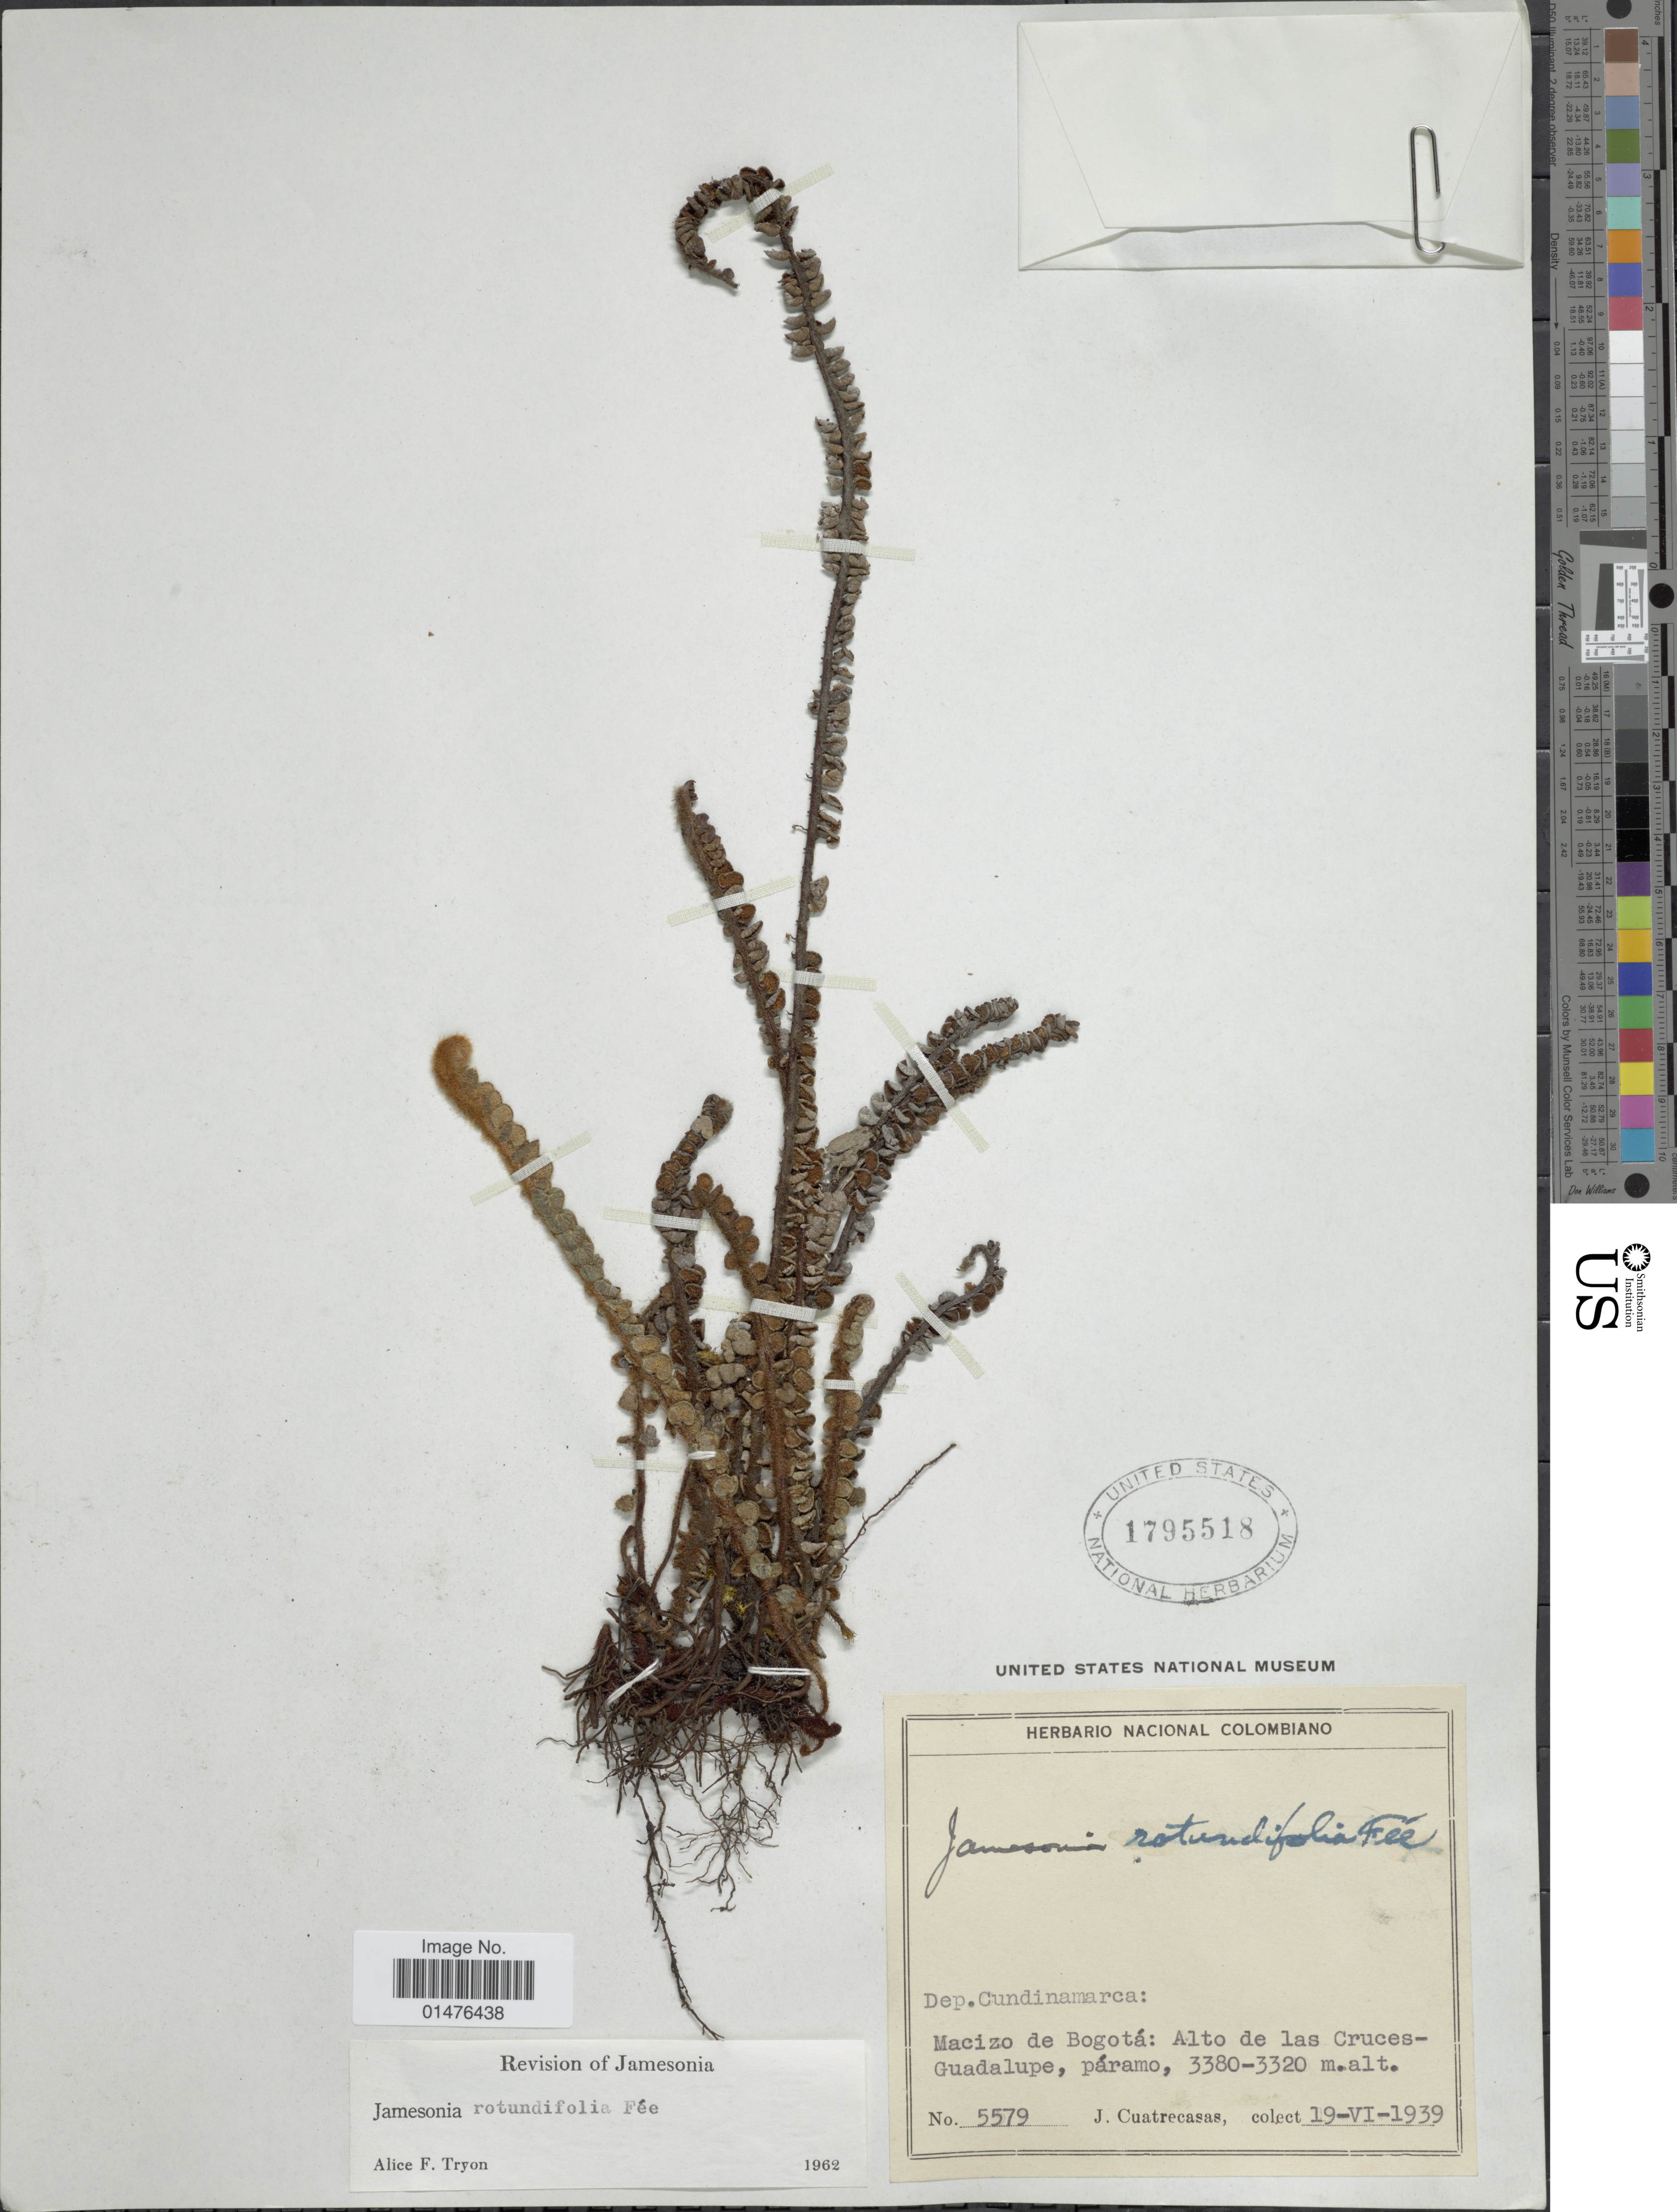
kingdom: Plantae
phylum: Tracheophyta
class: Polypodiopsida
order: Polypodiales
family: Pteridaceae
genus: Jamesonia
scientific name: Jamesonia rotundifolia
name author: Fée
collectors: J. Cuatrecasas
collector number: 5579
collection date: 1939-06-19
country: Colombia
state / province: Cundinamarca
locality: Macizo de Bogotá: Alto de las Cruces-Guadalupe, Páramo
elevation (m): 3320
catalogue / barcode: US 1795518